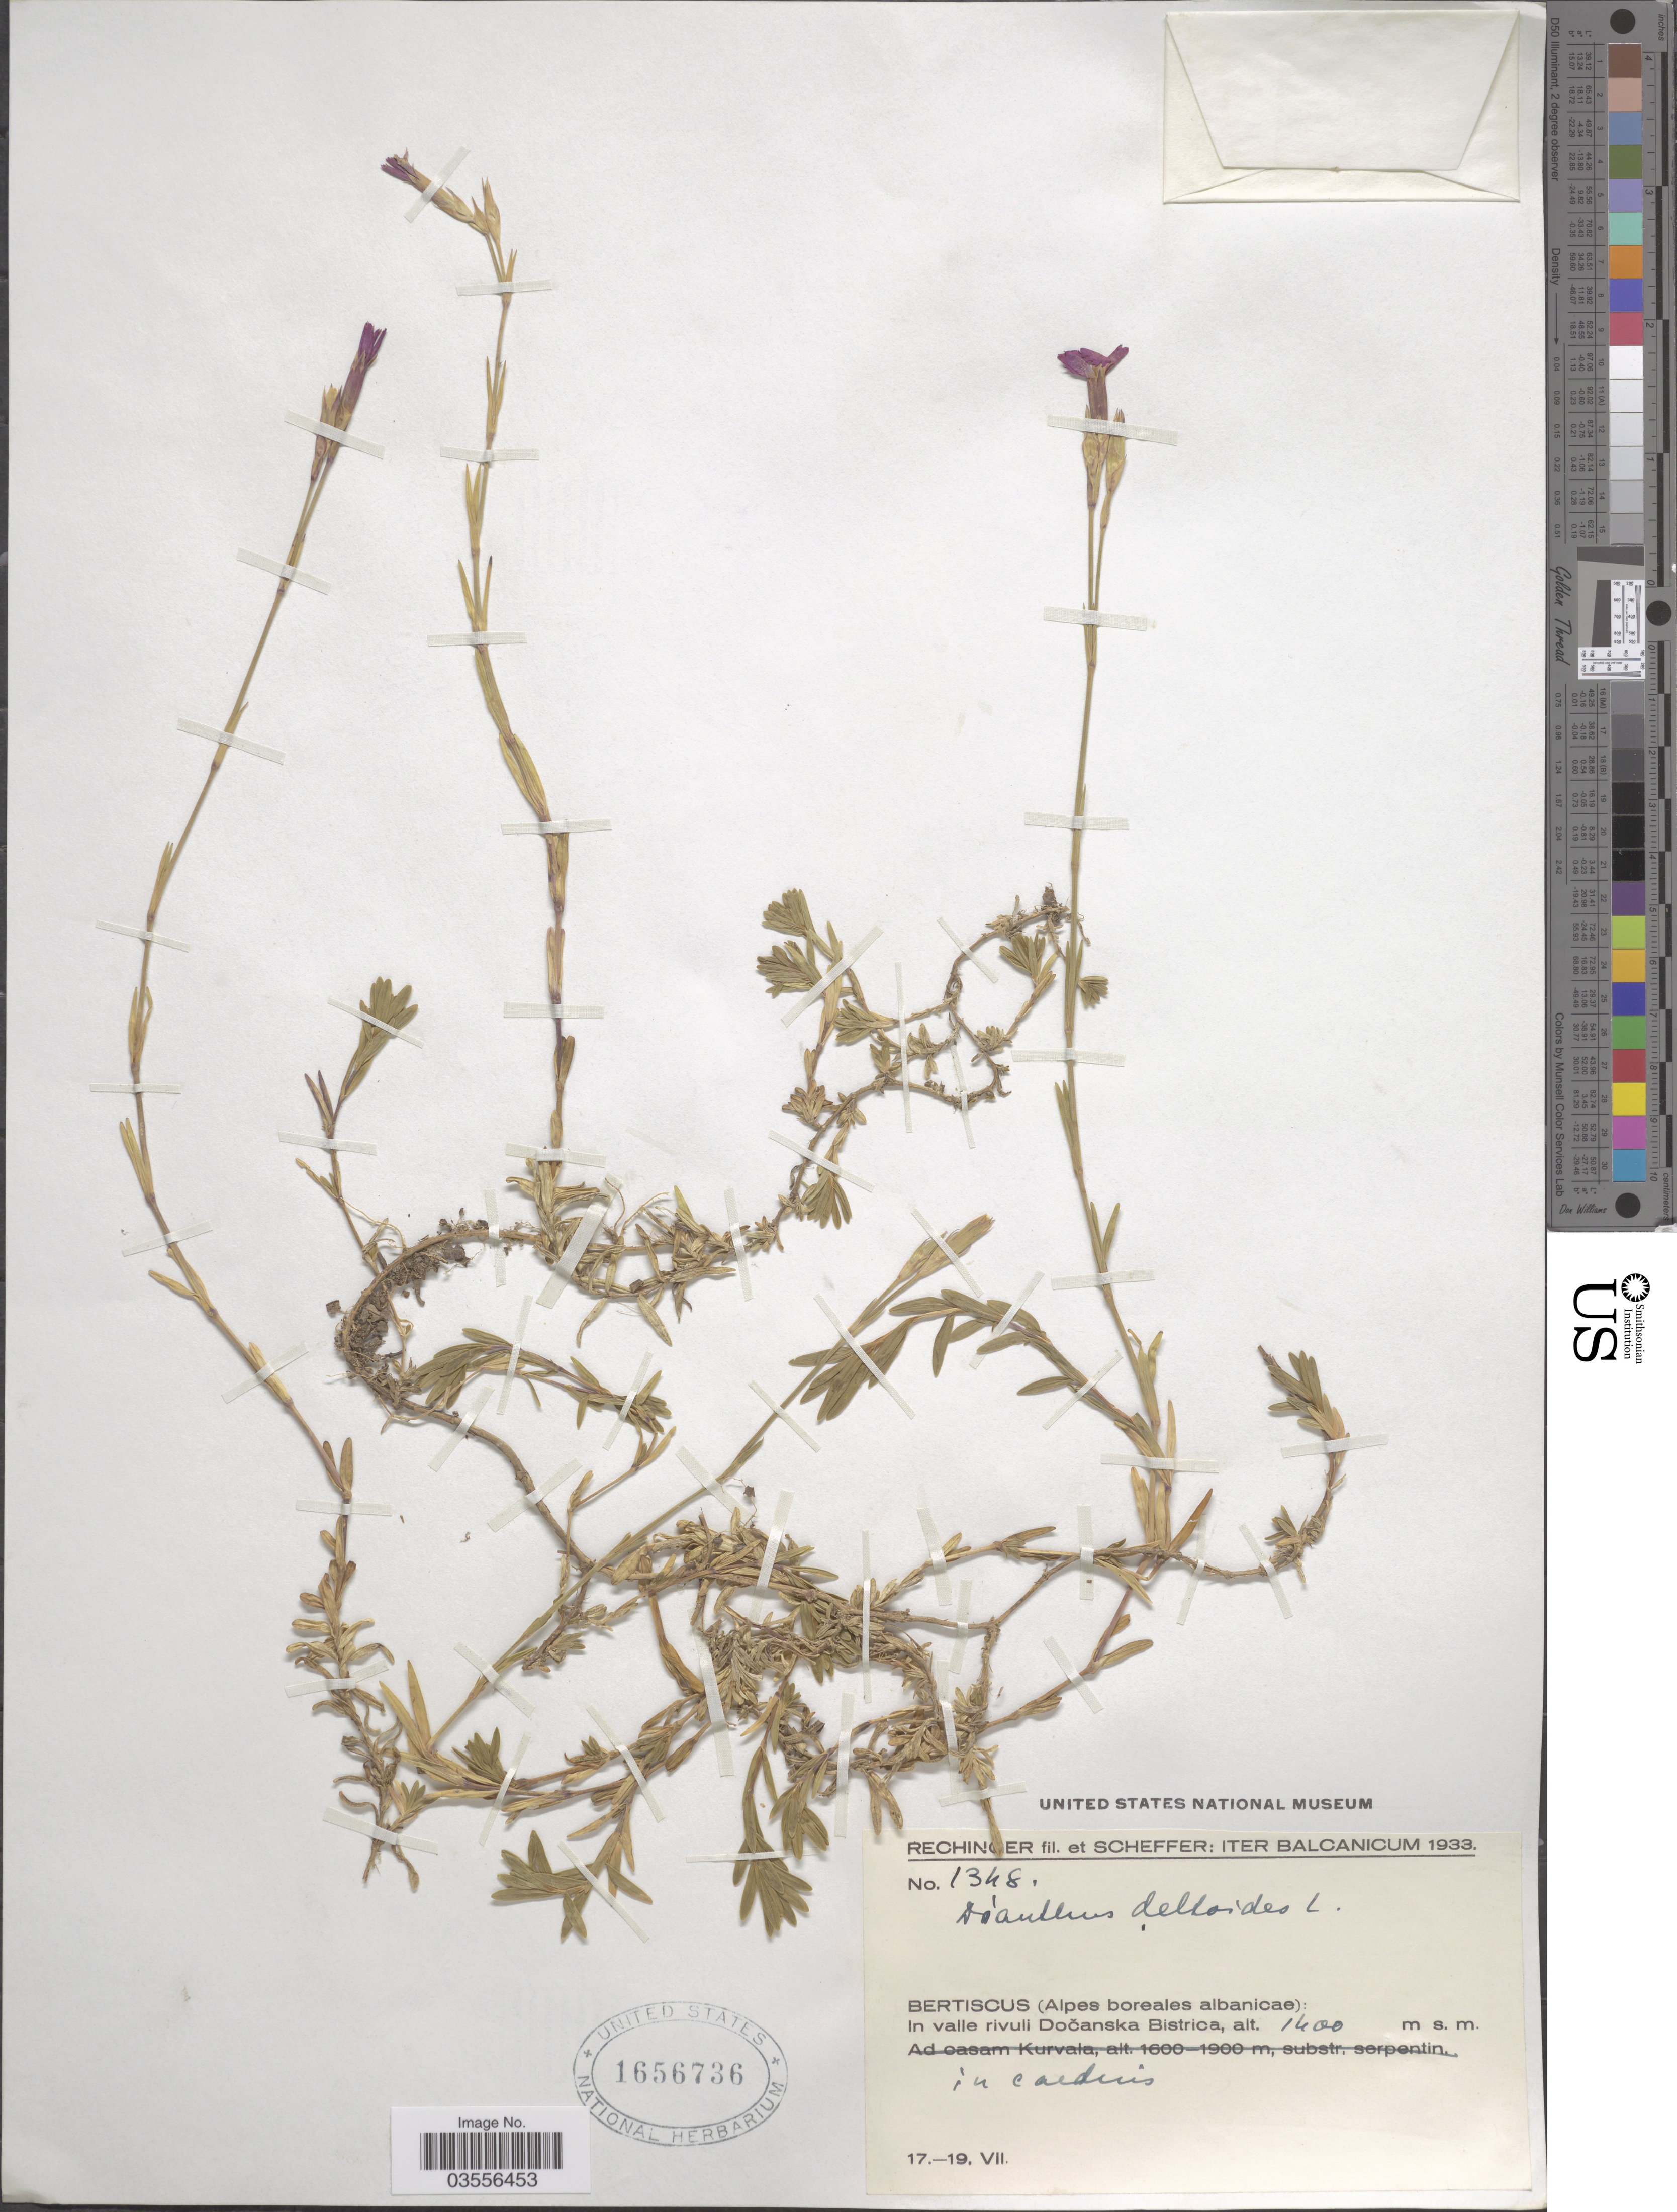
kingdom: Plantae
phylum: Tracheophyta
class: Magnoliopsida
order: Caryophyllales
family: Caryophyllaceae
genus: Dianthus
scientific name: Dianthus deltoides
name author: L.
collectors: -- Rechinger & Scheffer, --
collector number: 1348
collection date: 1933-07-17/1933-07-19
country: Albania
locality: Iter Balcanicum. Bertiscus (Alpes boreales albanicae): In valle rivuli Dočanska Bistrica.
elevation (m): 1400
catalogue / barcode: US 1656736